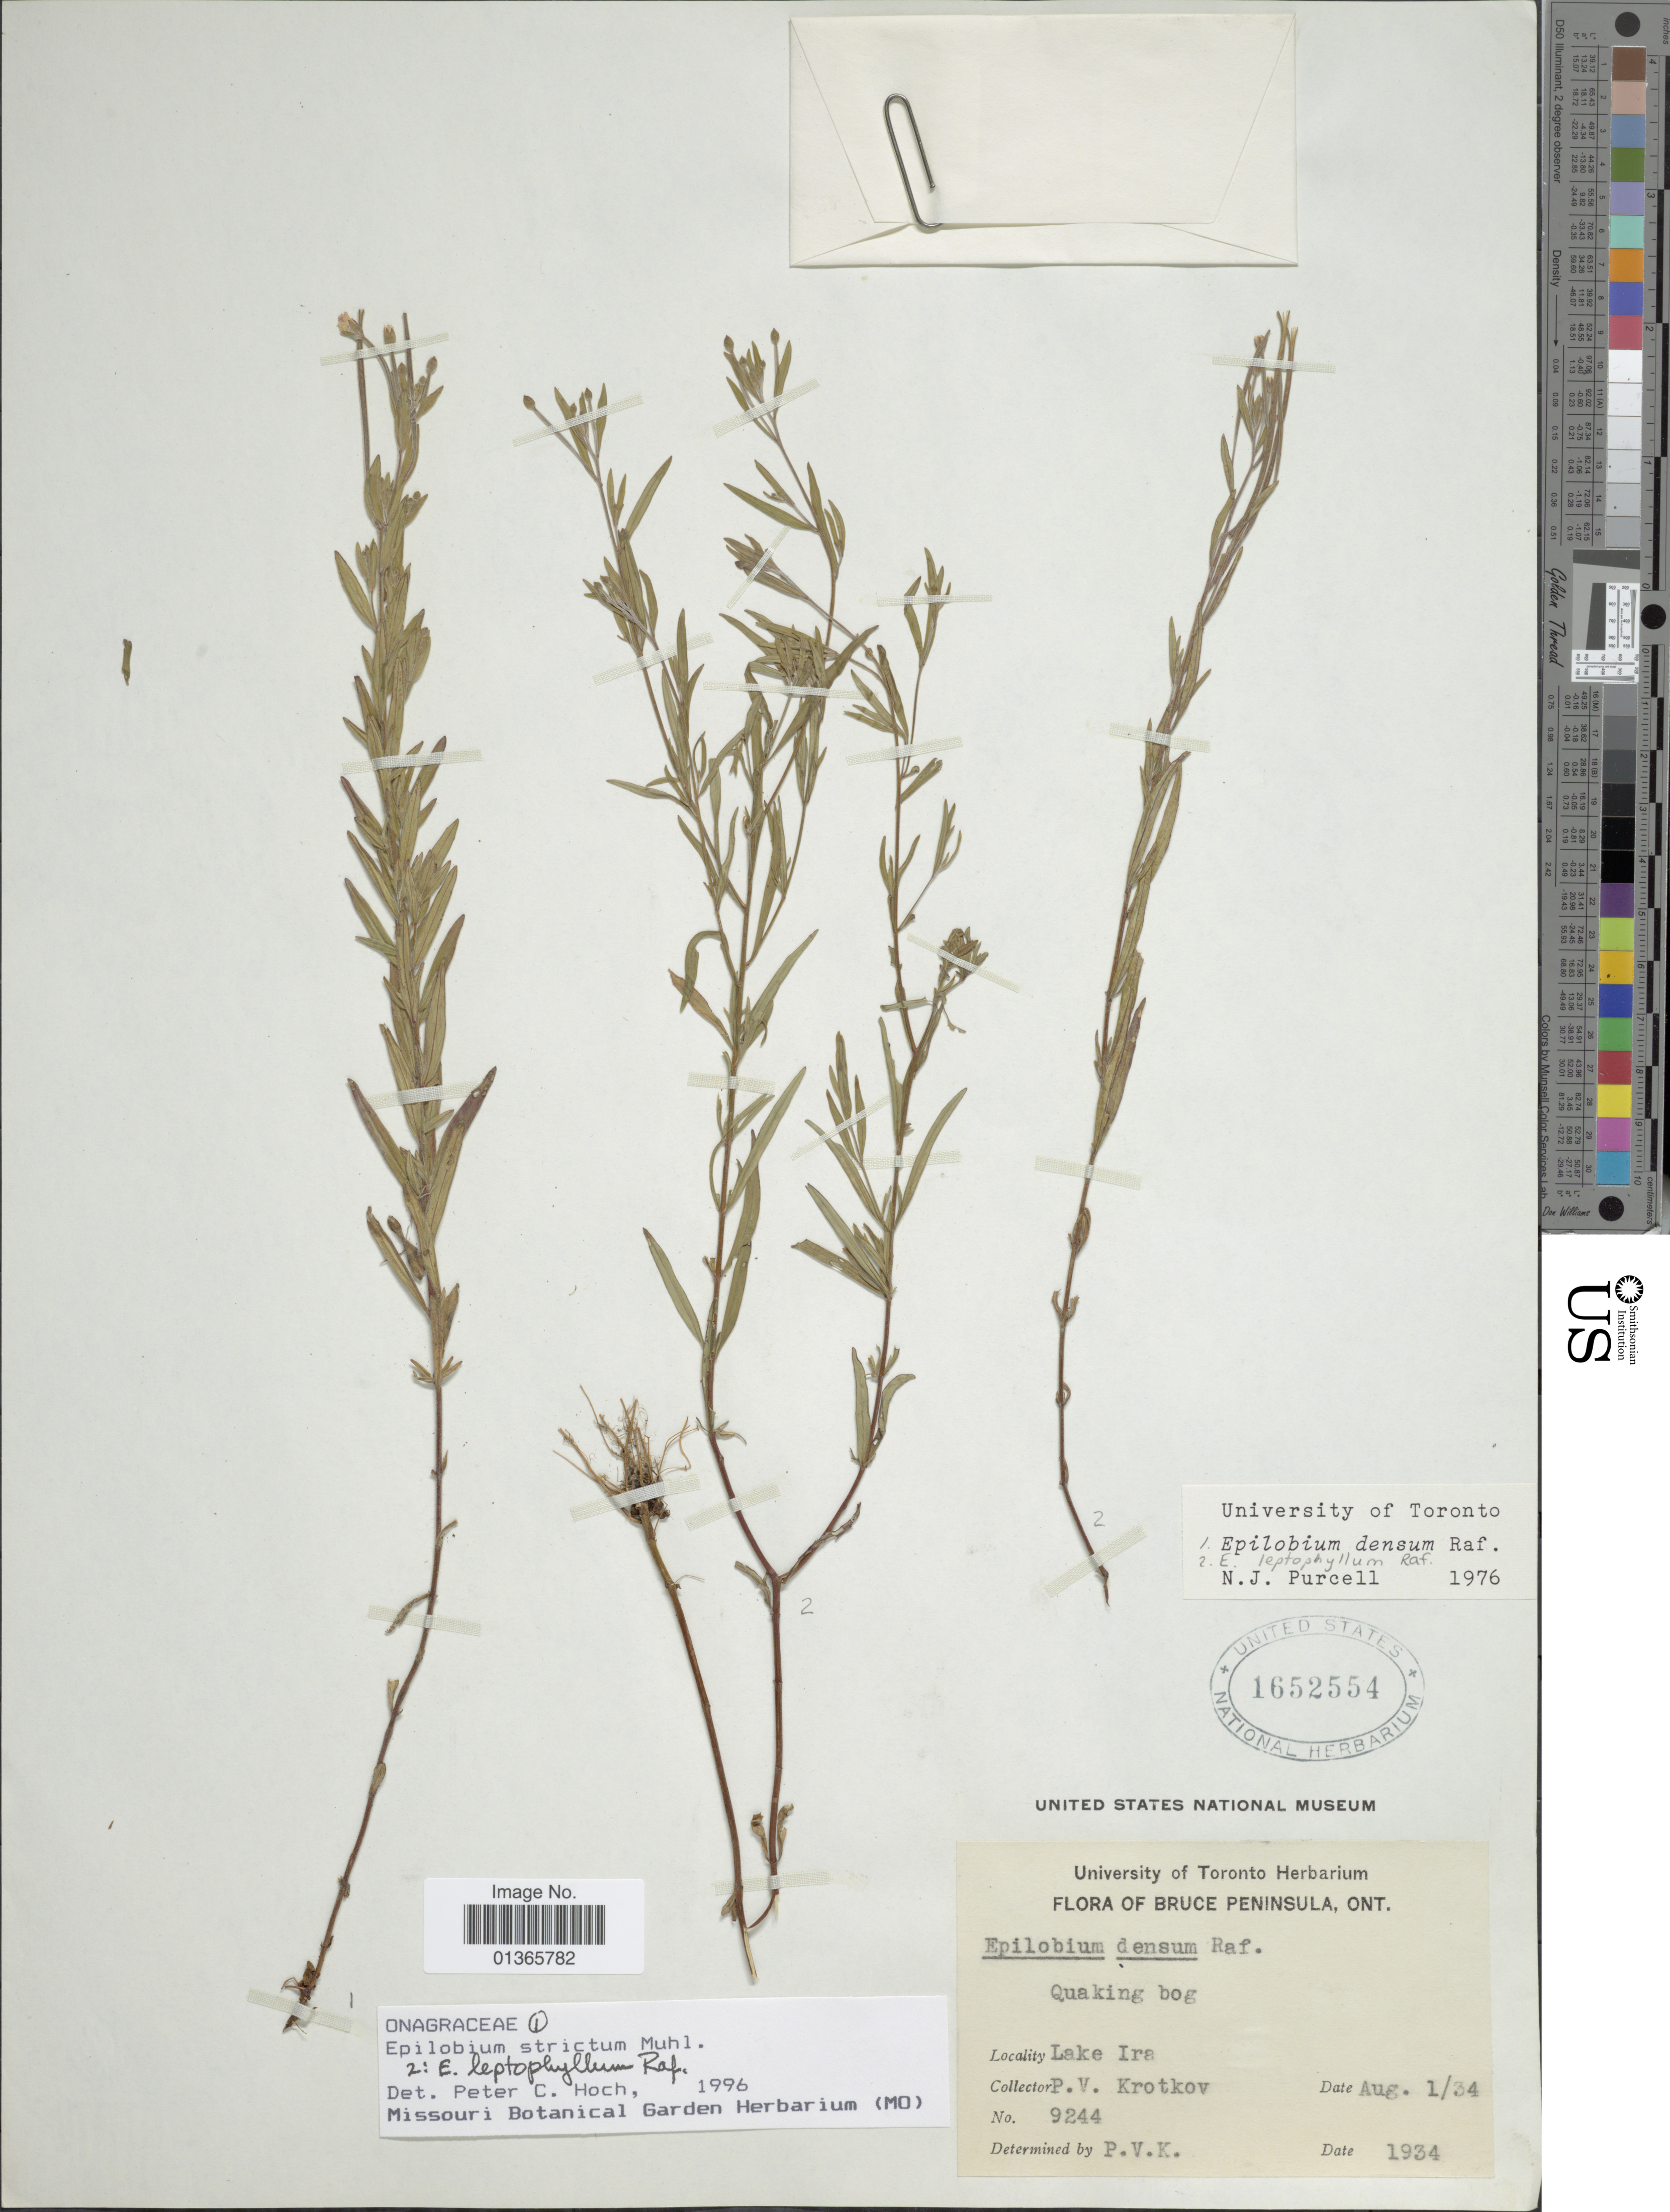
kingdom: Plantae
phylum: Tracheophyta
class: Magnoliopsida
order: Myrtales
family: Onagraceae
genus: Epilobium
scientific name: Epilobium strictum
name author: Muhl.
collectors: P. V. Krotkov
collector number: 9244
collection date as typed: Transcribed d/m/y: 1/8/34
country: Canada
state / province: Ontario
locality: Bruce Peninsula. Lake Ira.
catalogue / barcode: US 1652554